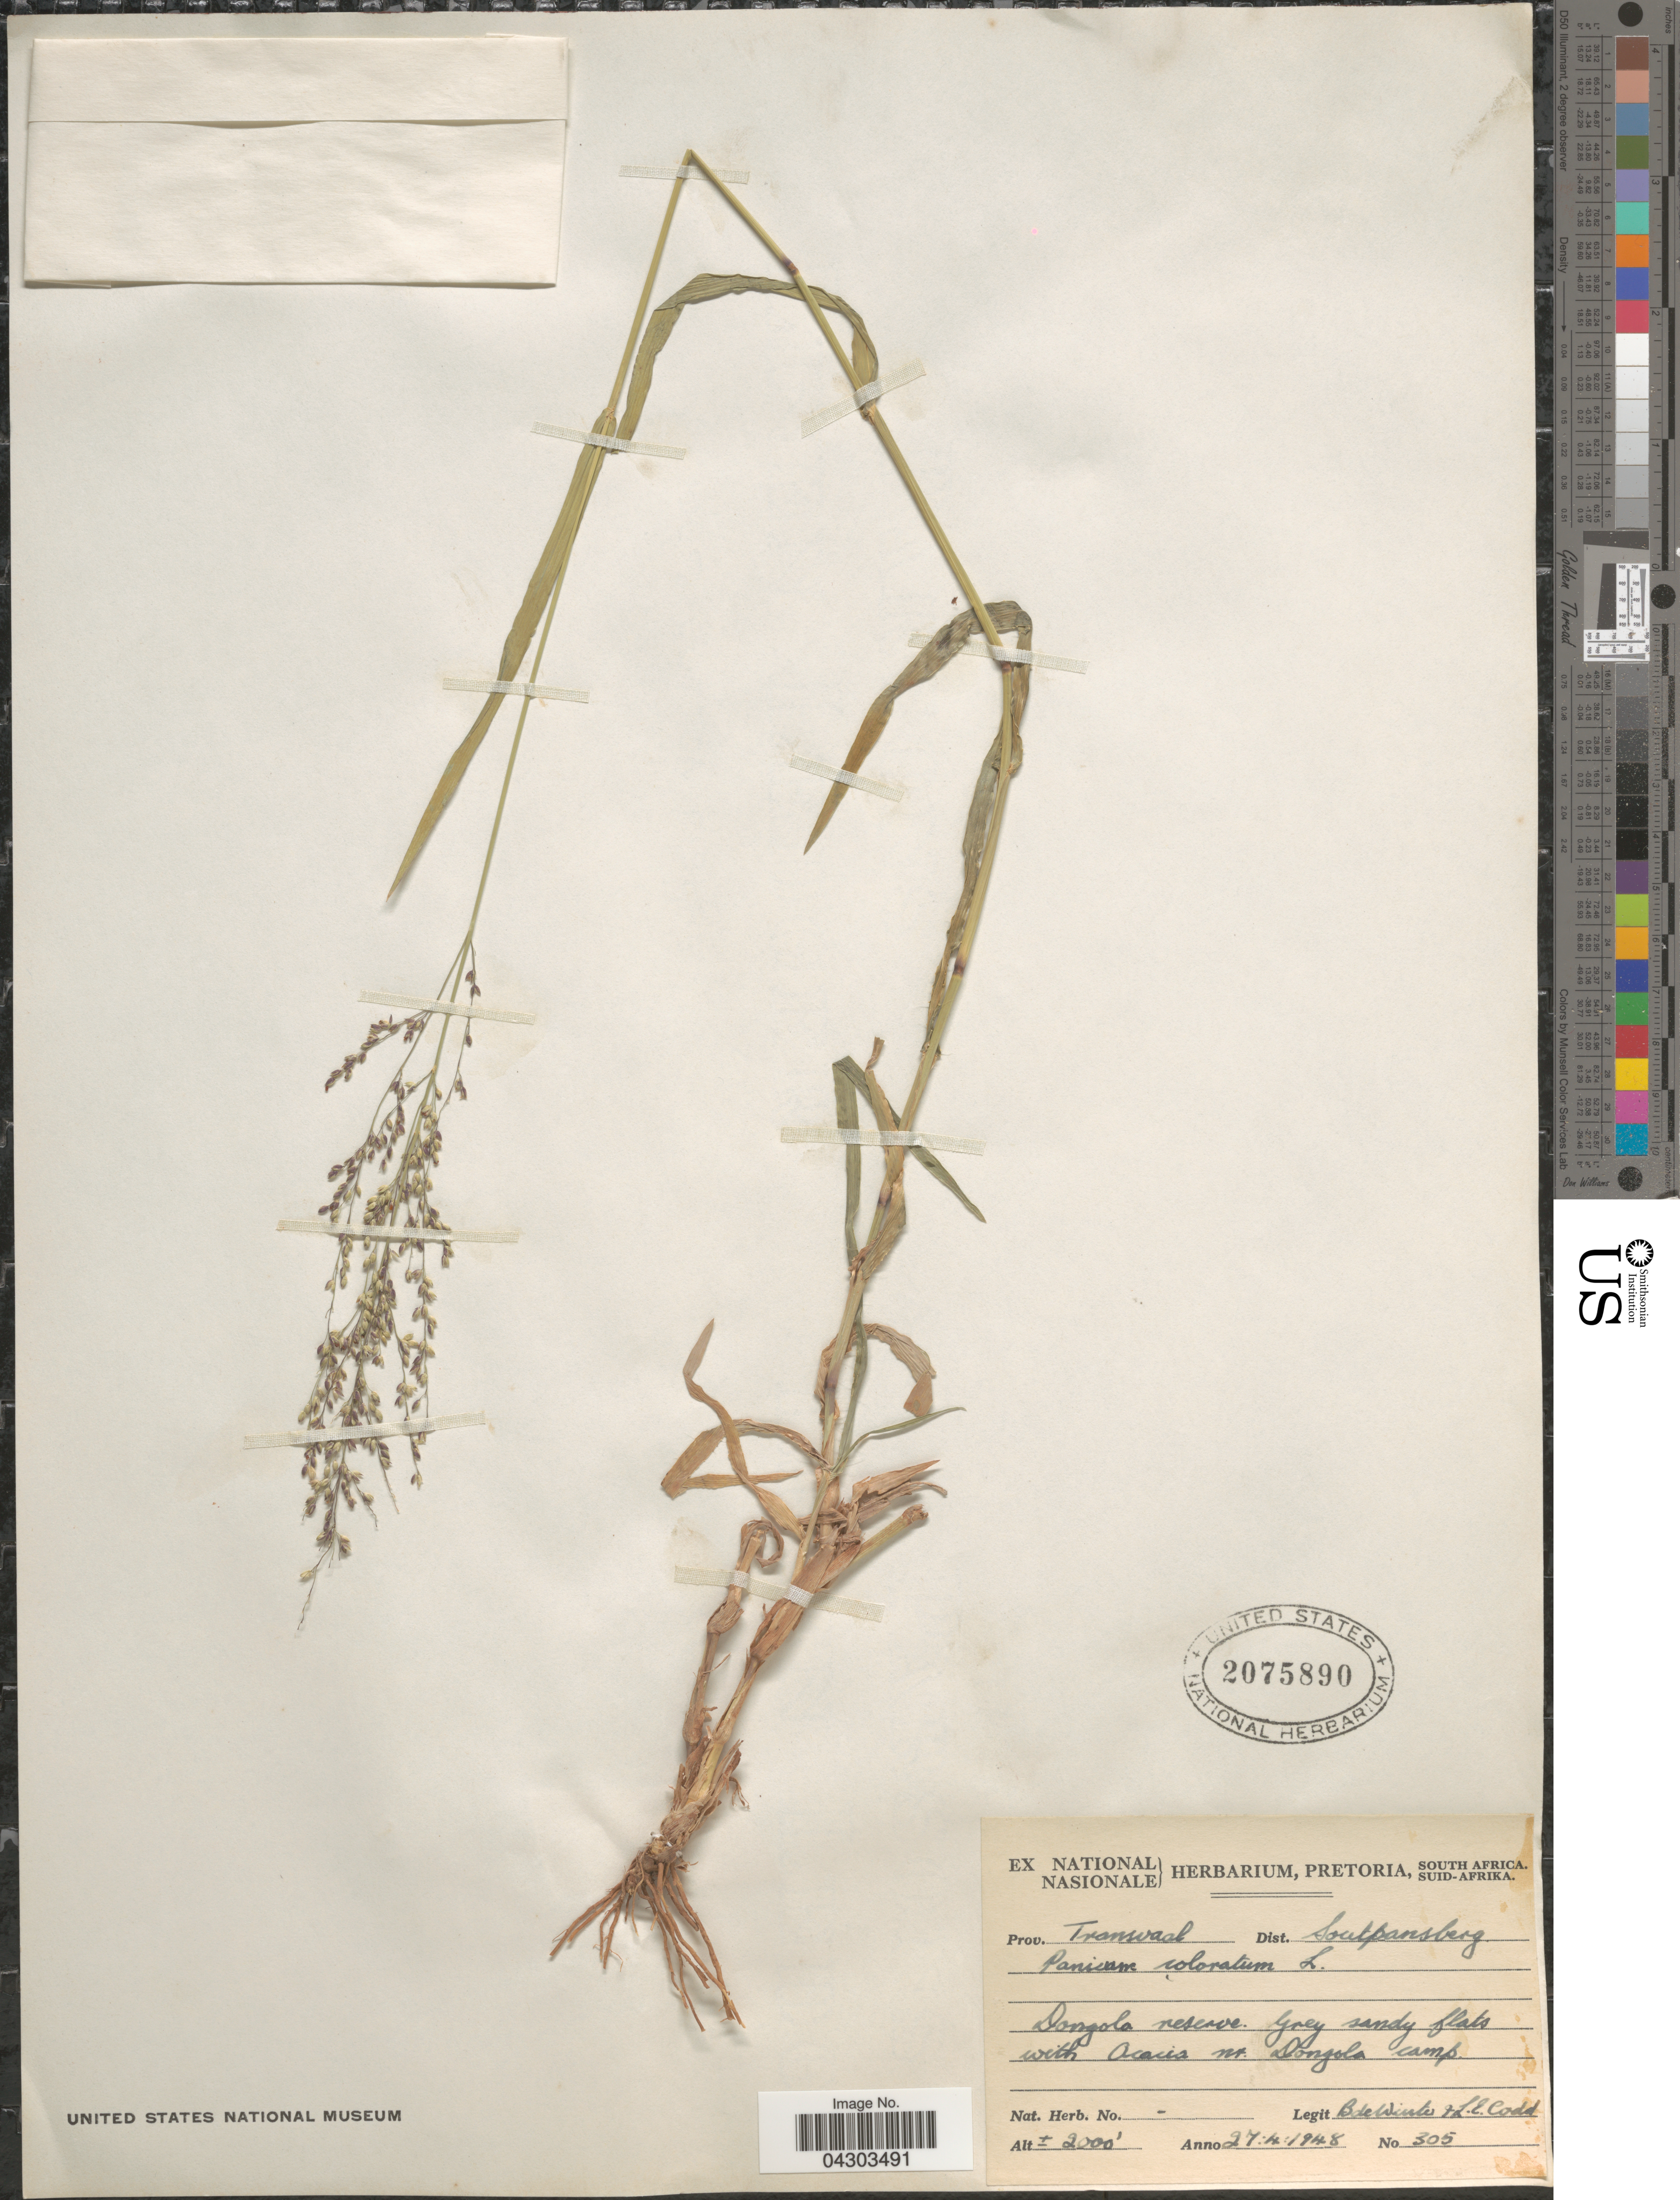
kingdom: Plantae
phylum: Tracheophyta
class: Liliopsida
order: Poales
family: Poaceae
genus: Panicum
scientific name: Panicum coloratum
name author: L.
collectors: B. de Winter & L. Codd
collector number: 305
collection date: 1948-04-27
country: South Africa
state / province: Limpopo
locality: Prov. Transvaal Dist. Soutpansberg. Dongola reserve.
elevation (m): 610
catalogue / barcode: US 2075890